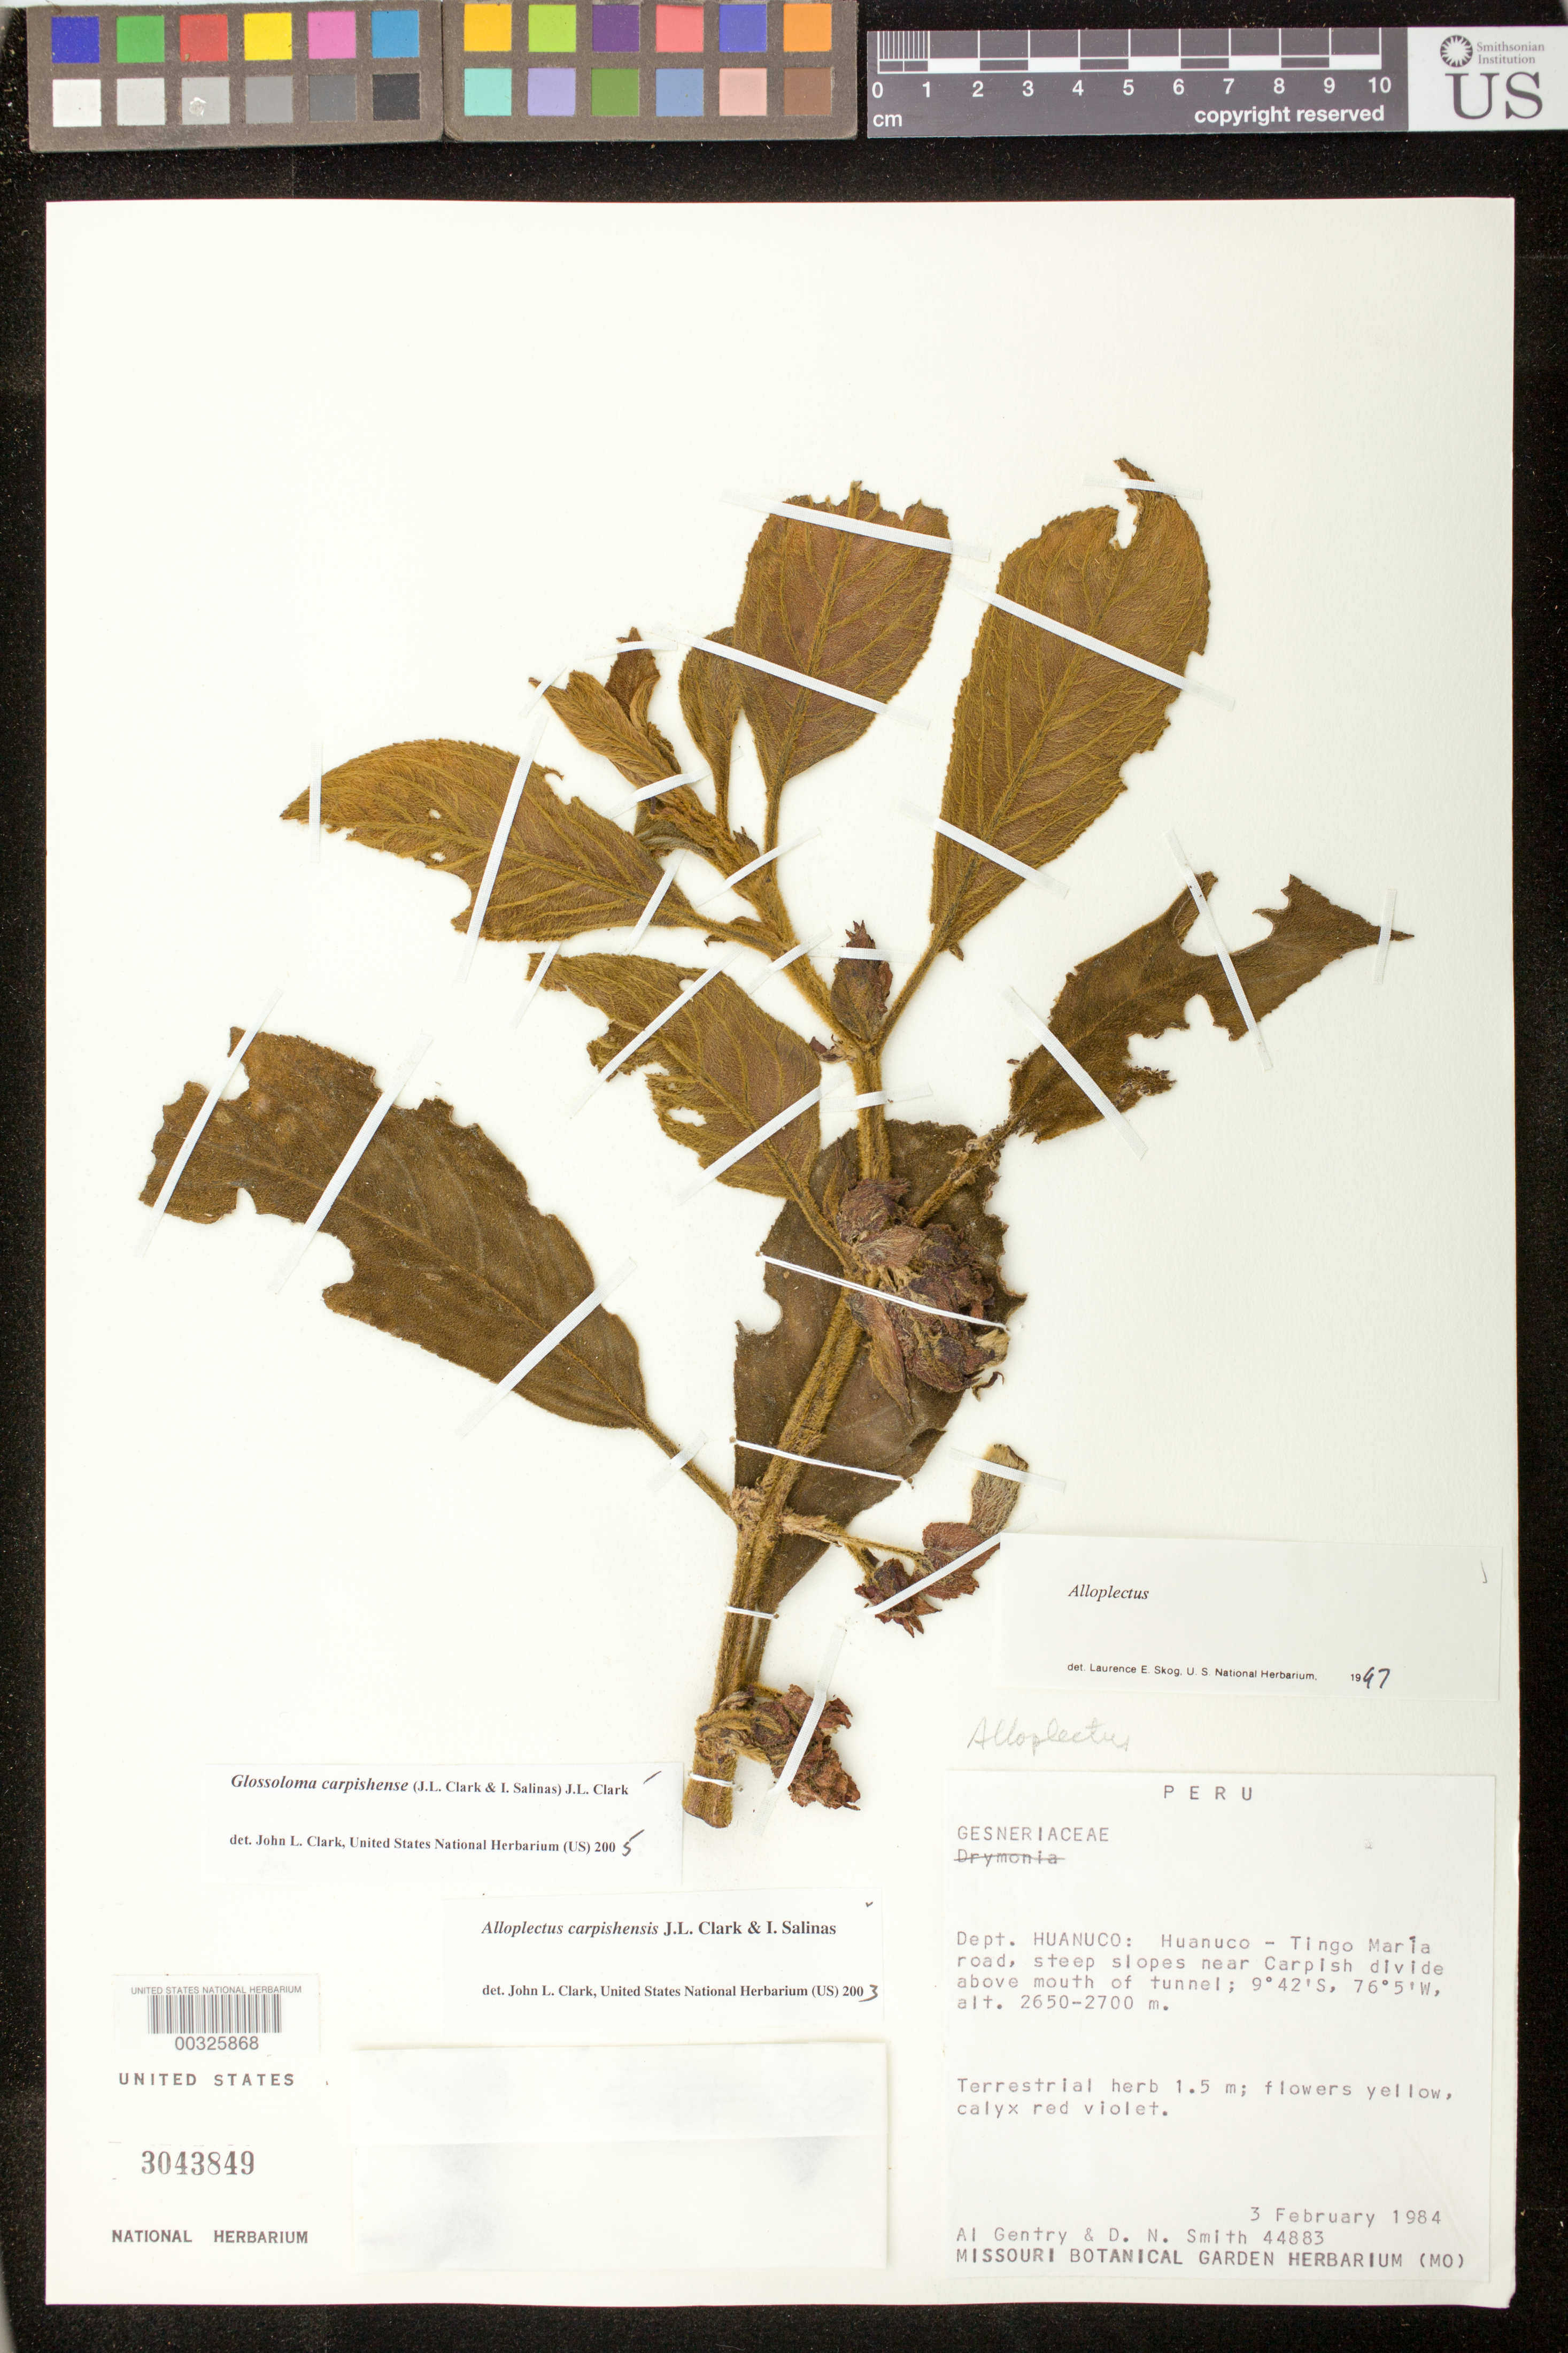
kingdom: Plantae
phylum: Tracheophyta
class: Magnoliopsida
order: Lamiales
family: Gesneriaceae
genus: Glossoloma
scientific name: Glossoloma carpishense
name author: (J.L. Clark & I. Salinas) J.L. Clark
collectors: A. H. Gentry & D. Smith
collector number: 44883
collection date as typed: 03 Feb 1984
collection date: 1984-02-03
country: Peru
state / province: Huánuco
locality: Huanuco - Tingo María road, near Carpish divide above mouth of tunnel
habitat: Steep slopes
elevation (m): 2650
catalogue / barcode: US 3043849